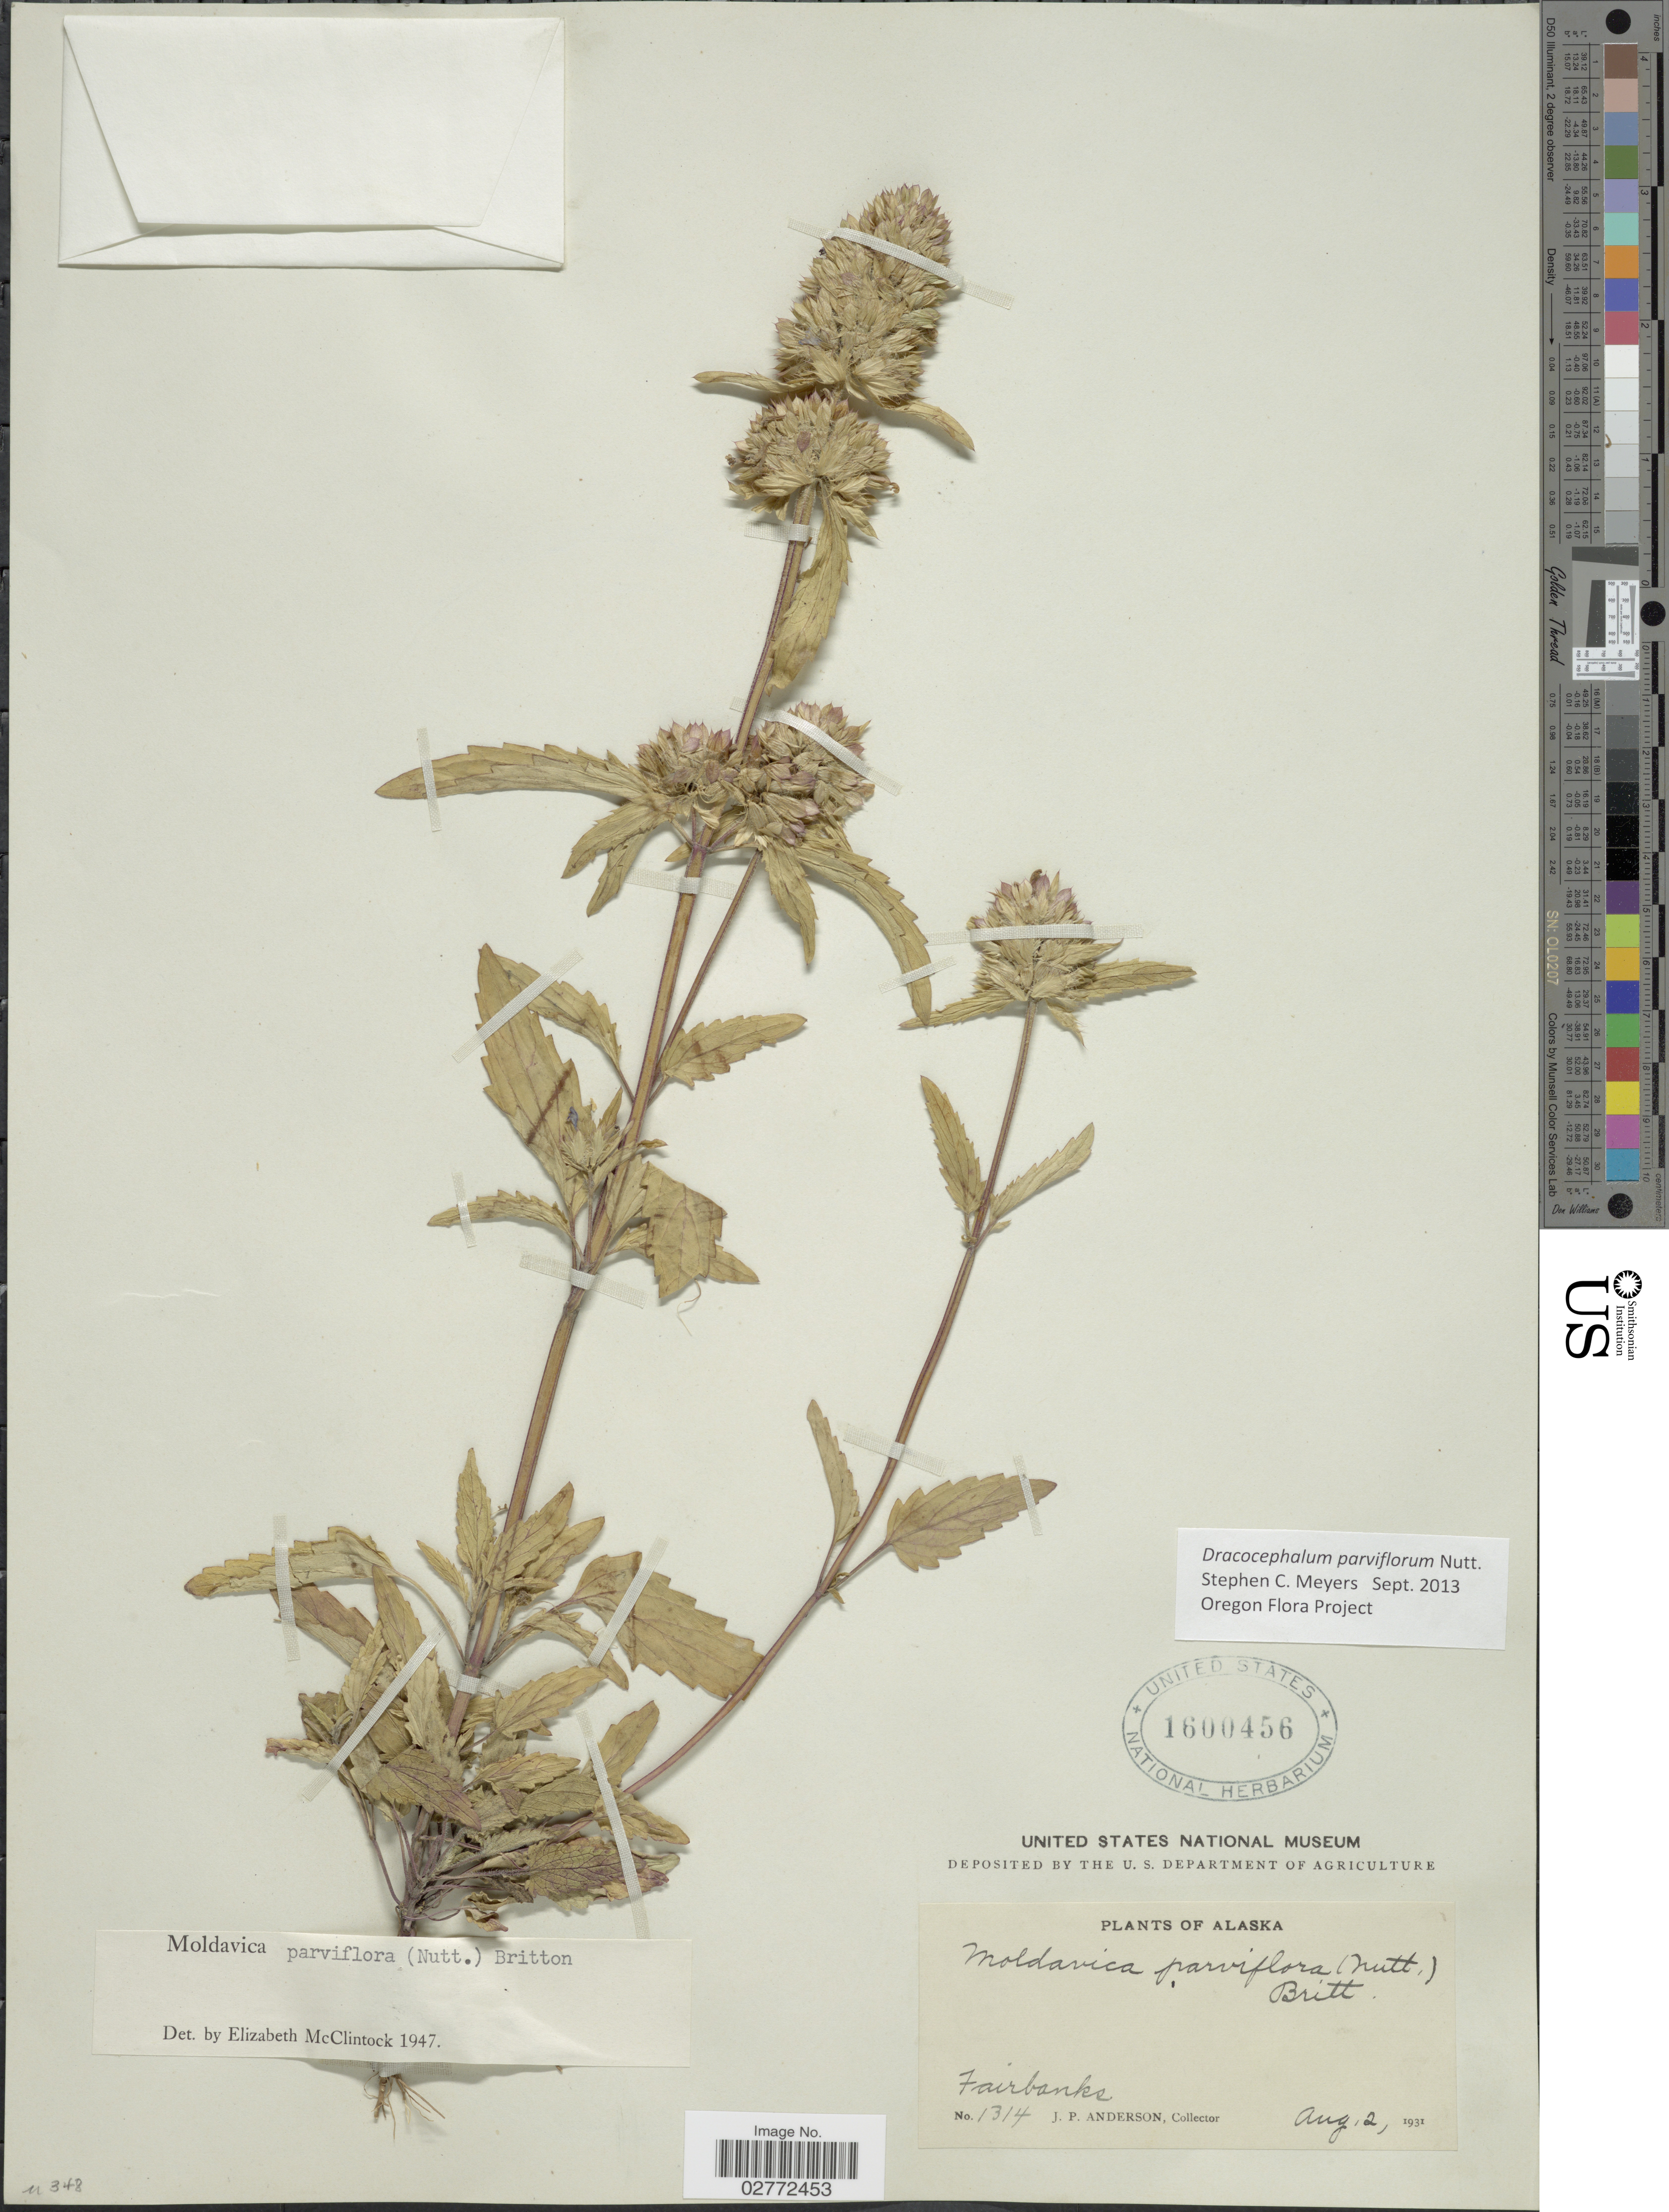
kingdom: Plantae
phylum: Tracheophyta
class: Magnoliopsida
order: Lamiales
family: Lamiaceae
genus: Dracocephalum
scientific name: Dracocephalum parviflorum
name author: Nutt.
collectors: J. P. Anderson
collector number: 1314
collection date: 1931-08-02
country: United States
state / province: Alaska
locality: Fairbanks.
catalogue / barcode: US 1600456